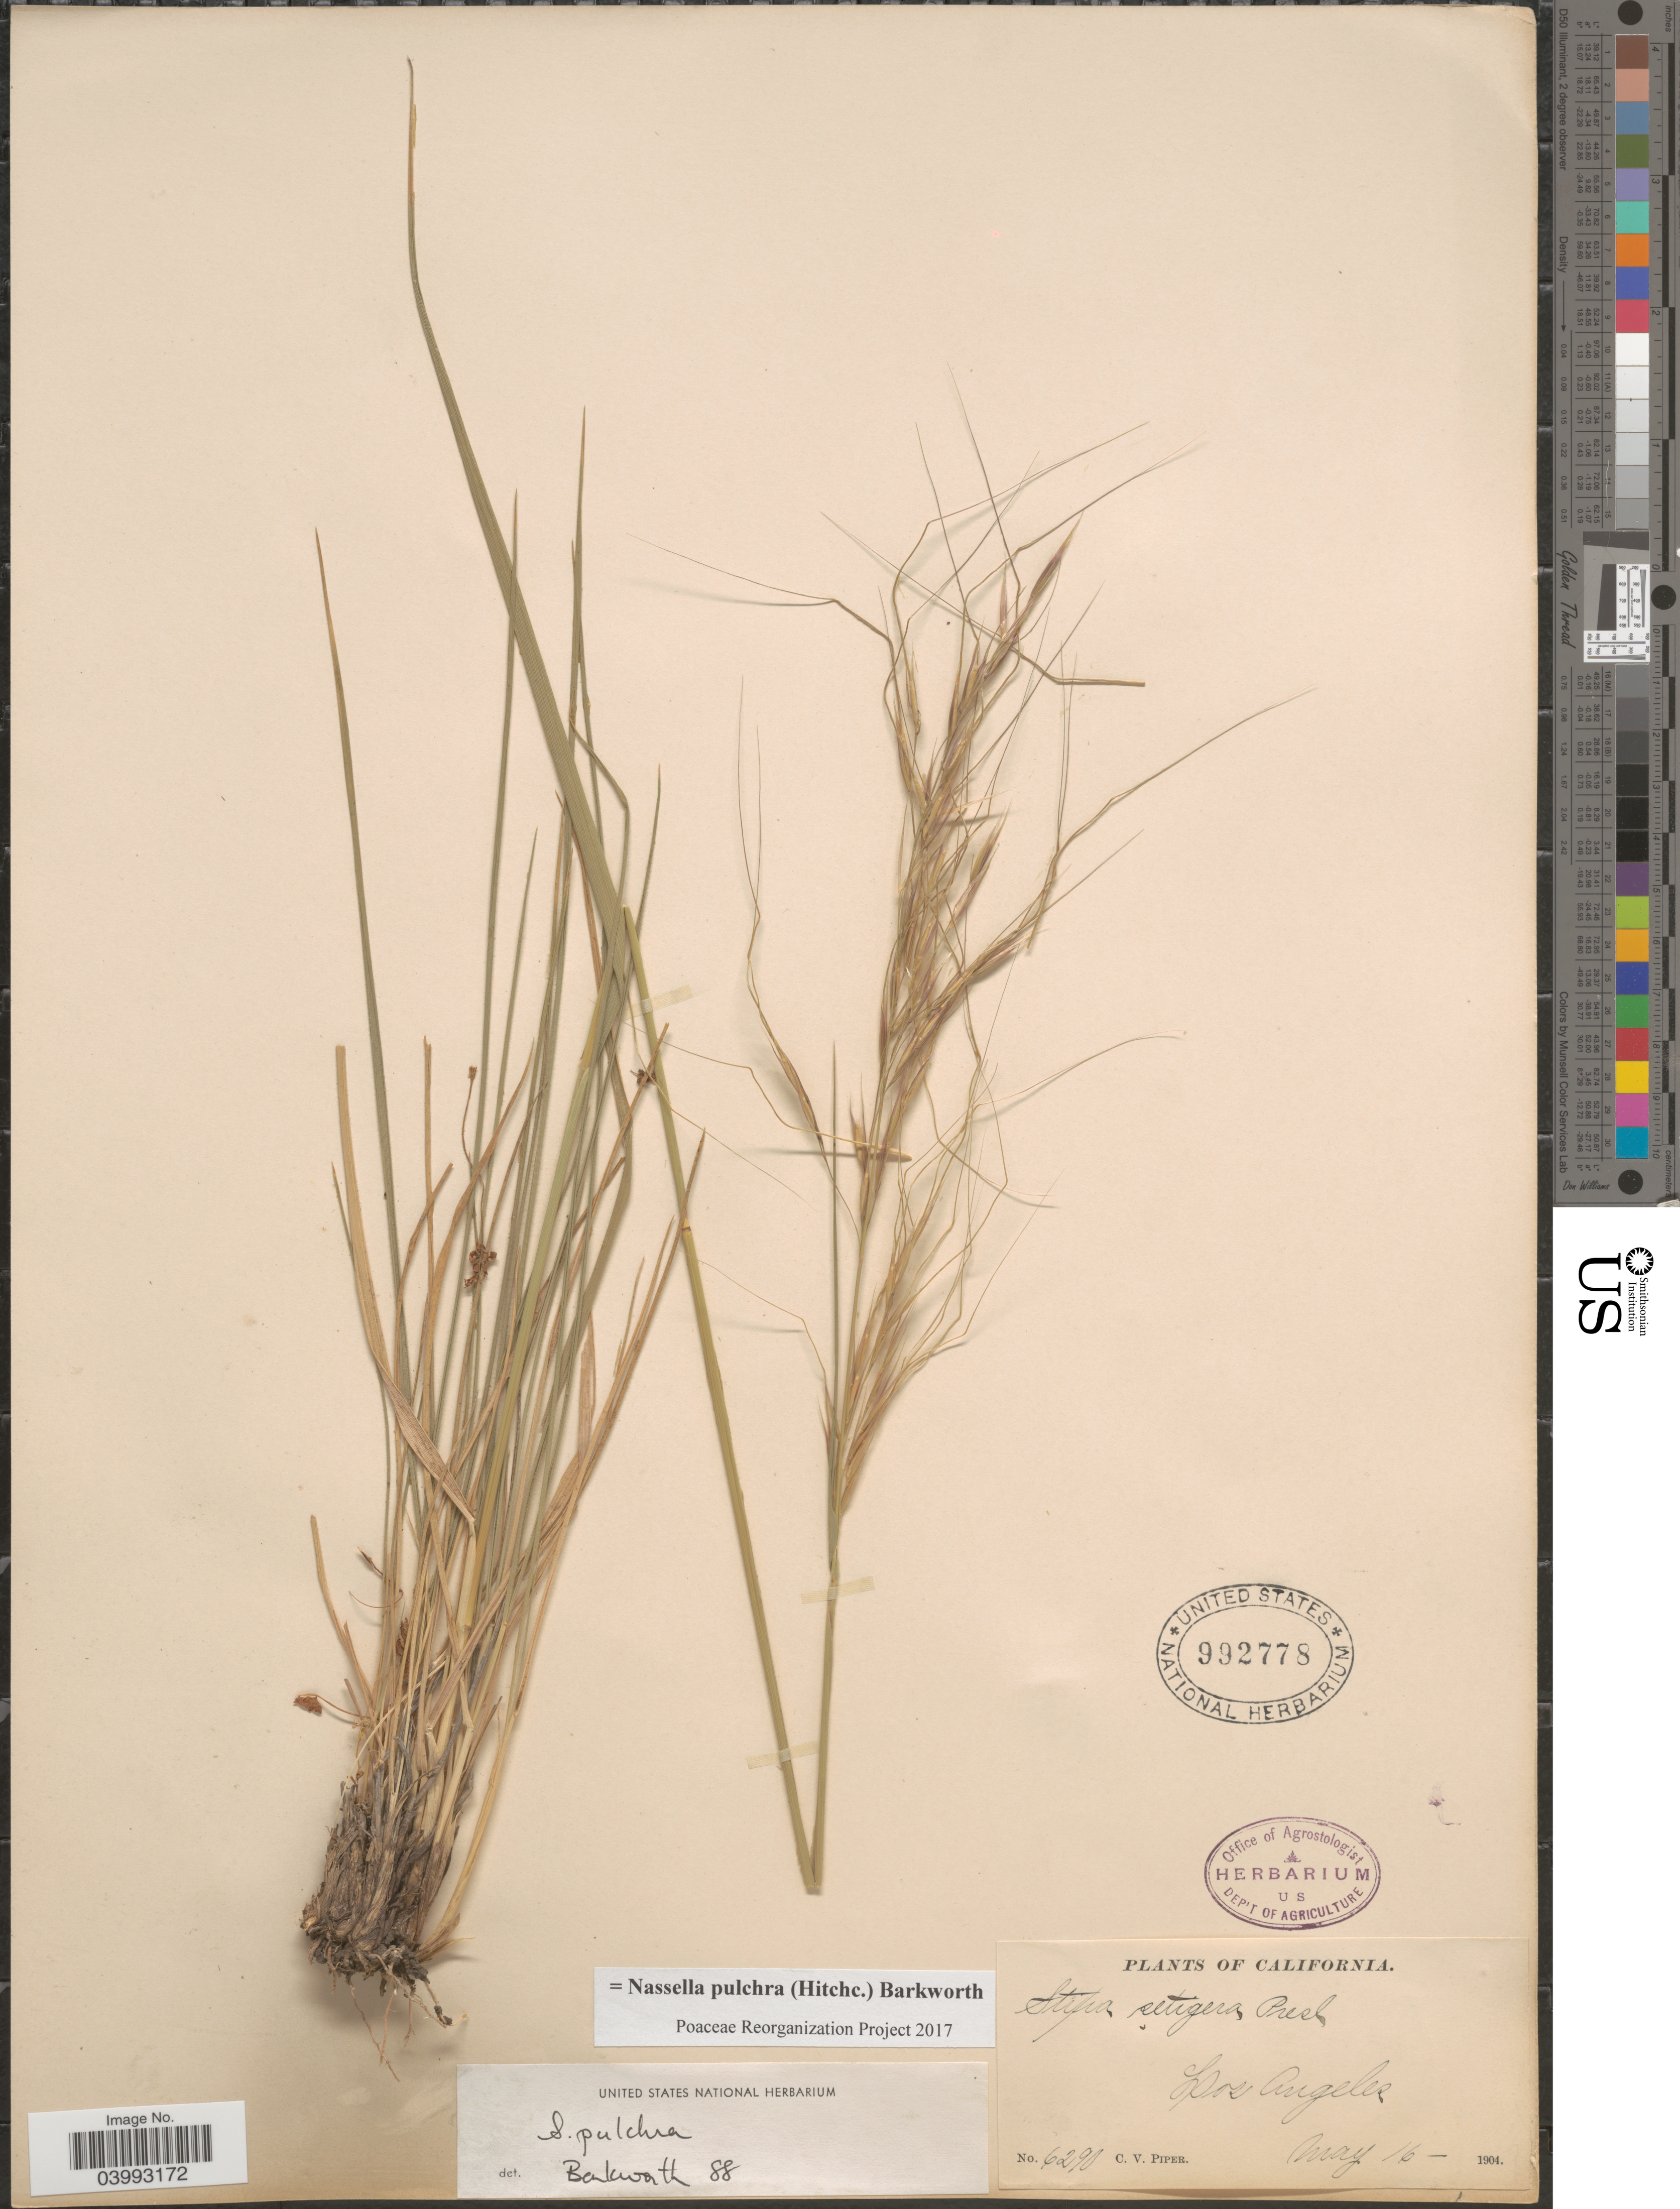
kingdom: Plantae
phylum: Tracheophyta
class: Liliopsida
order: Poales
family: Poaceae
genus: Nassella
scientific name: Nassella pulchra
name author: (Hitchc.) Barkworth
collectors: C. V. Piper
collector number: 6290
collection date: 1904-05-16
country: United States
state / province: California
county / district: Los Angeles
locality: Los Angeles.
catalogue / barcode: US 992778